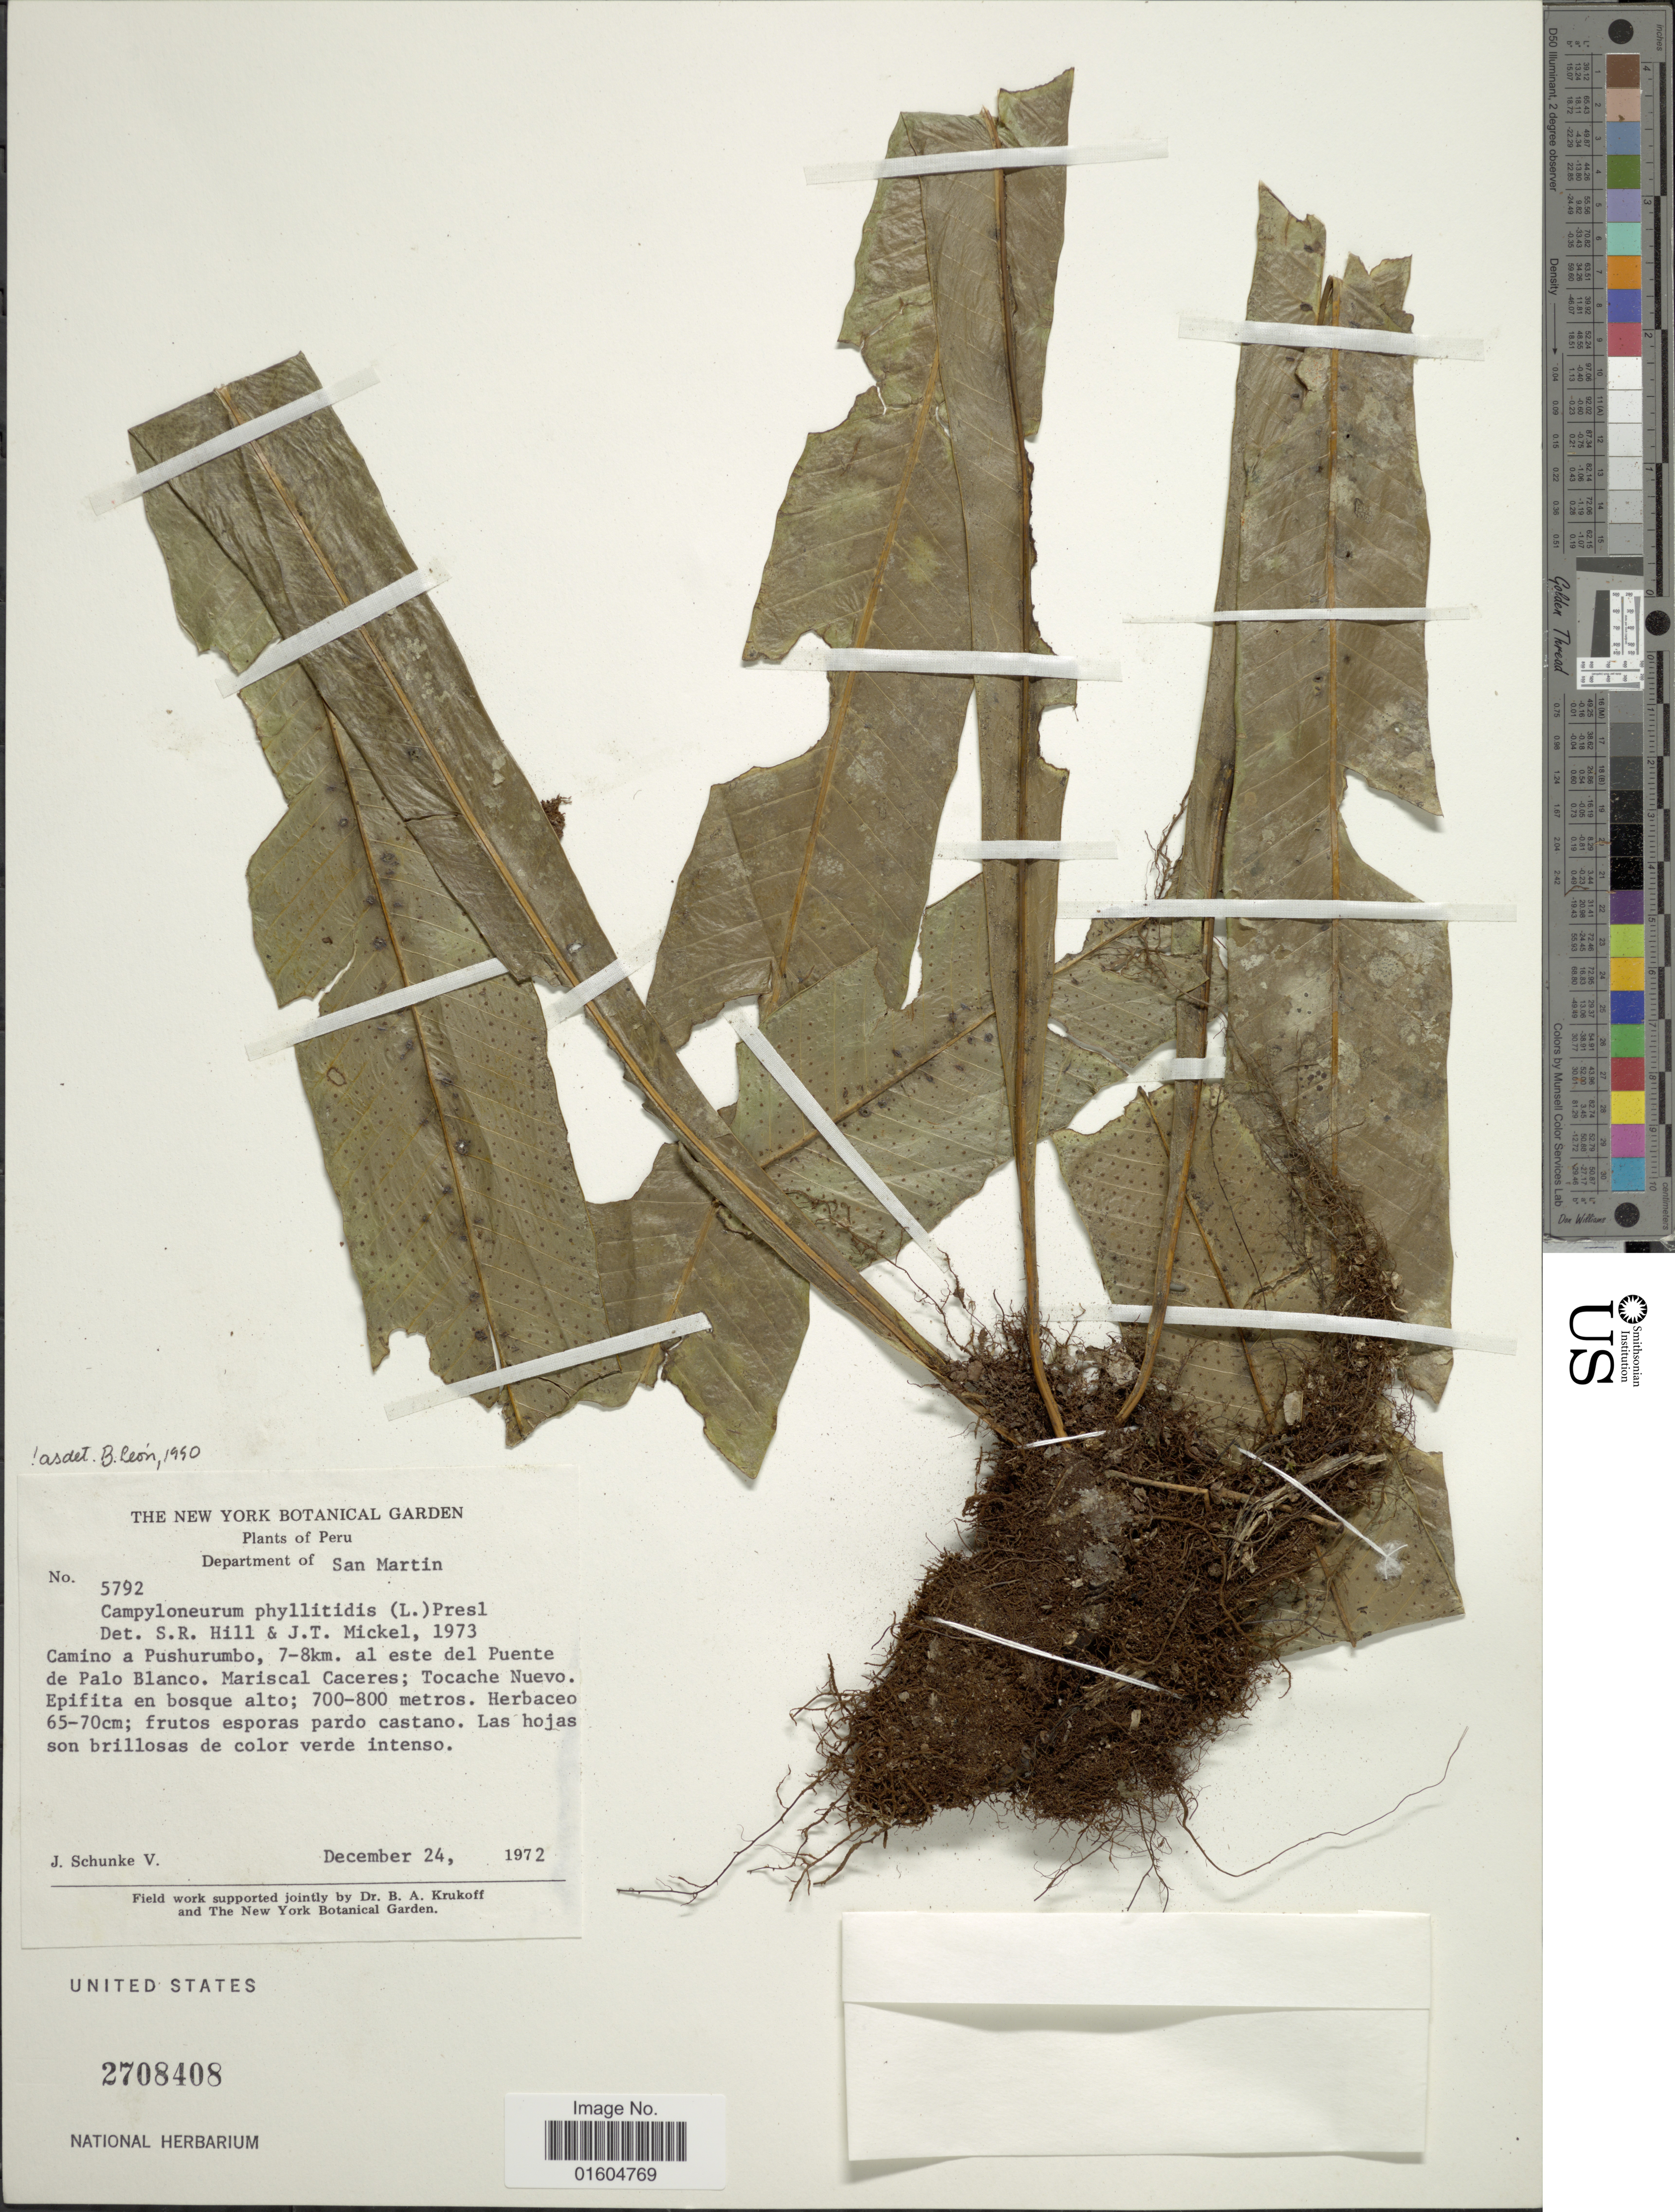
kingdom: Plantae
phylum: Tracheophyta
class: Polypodiopsida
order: Polypodiales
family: Polypodiaceae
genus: Campyloneurum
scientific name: Campyloneurum phyllitidis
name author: (L.) C. Presl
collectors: J. Schunke Vigo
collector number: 5792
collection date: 1972-12-24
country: Peru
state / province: San Martín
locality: Peru. Department of San Martin. Camino a Pushurumbo, 7-8 km. al este del Puente de Palo Blanco. Mariscal Caceres; Tocache Nuevo.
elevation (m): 700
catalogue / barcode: US 2708408